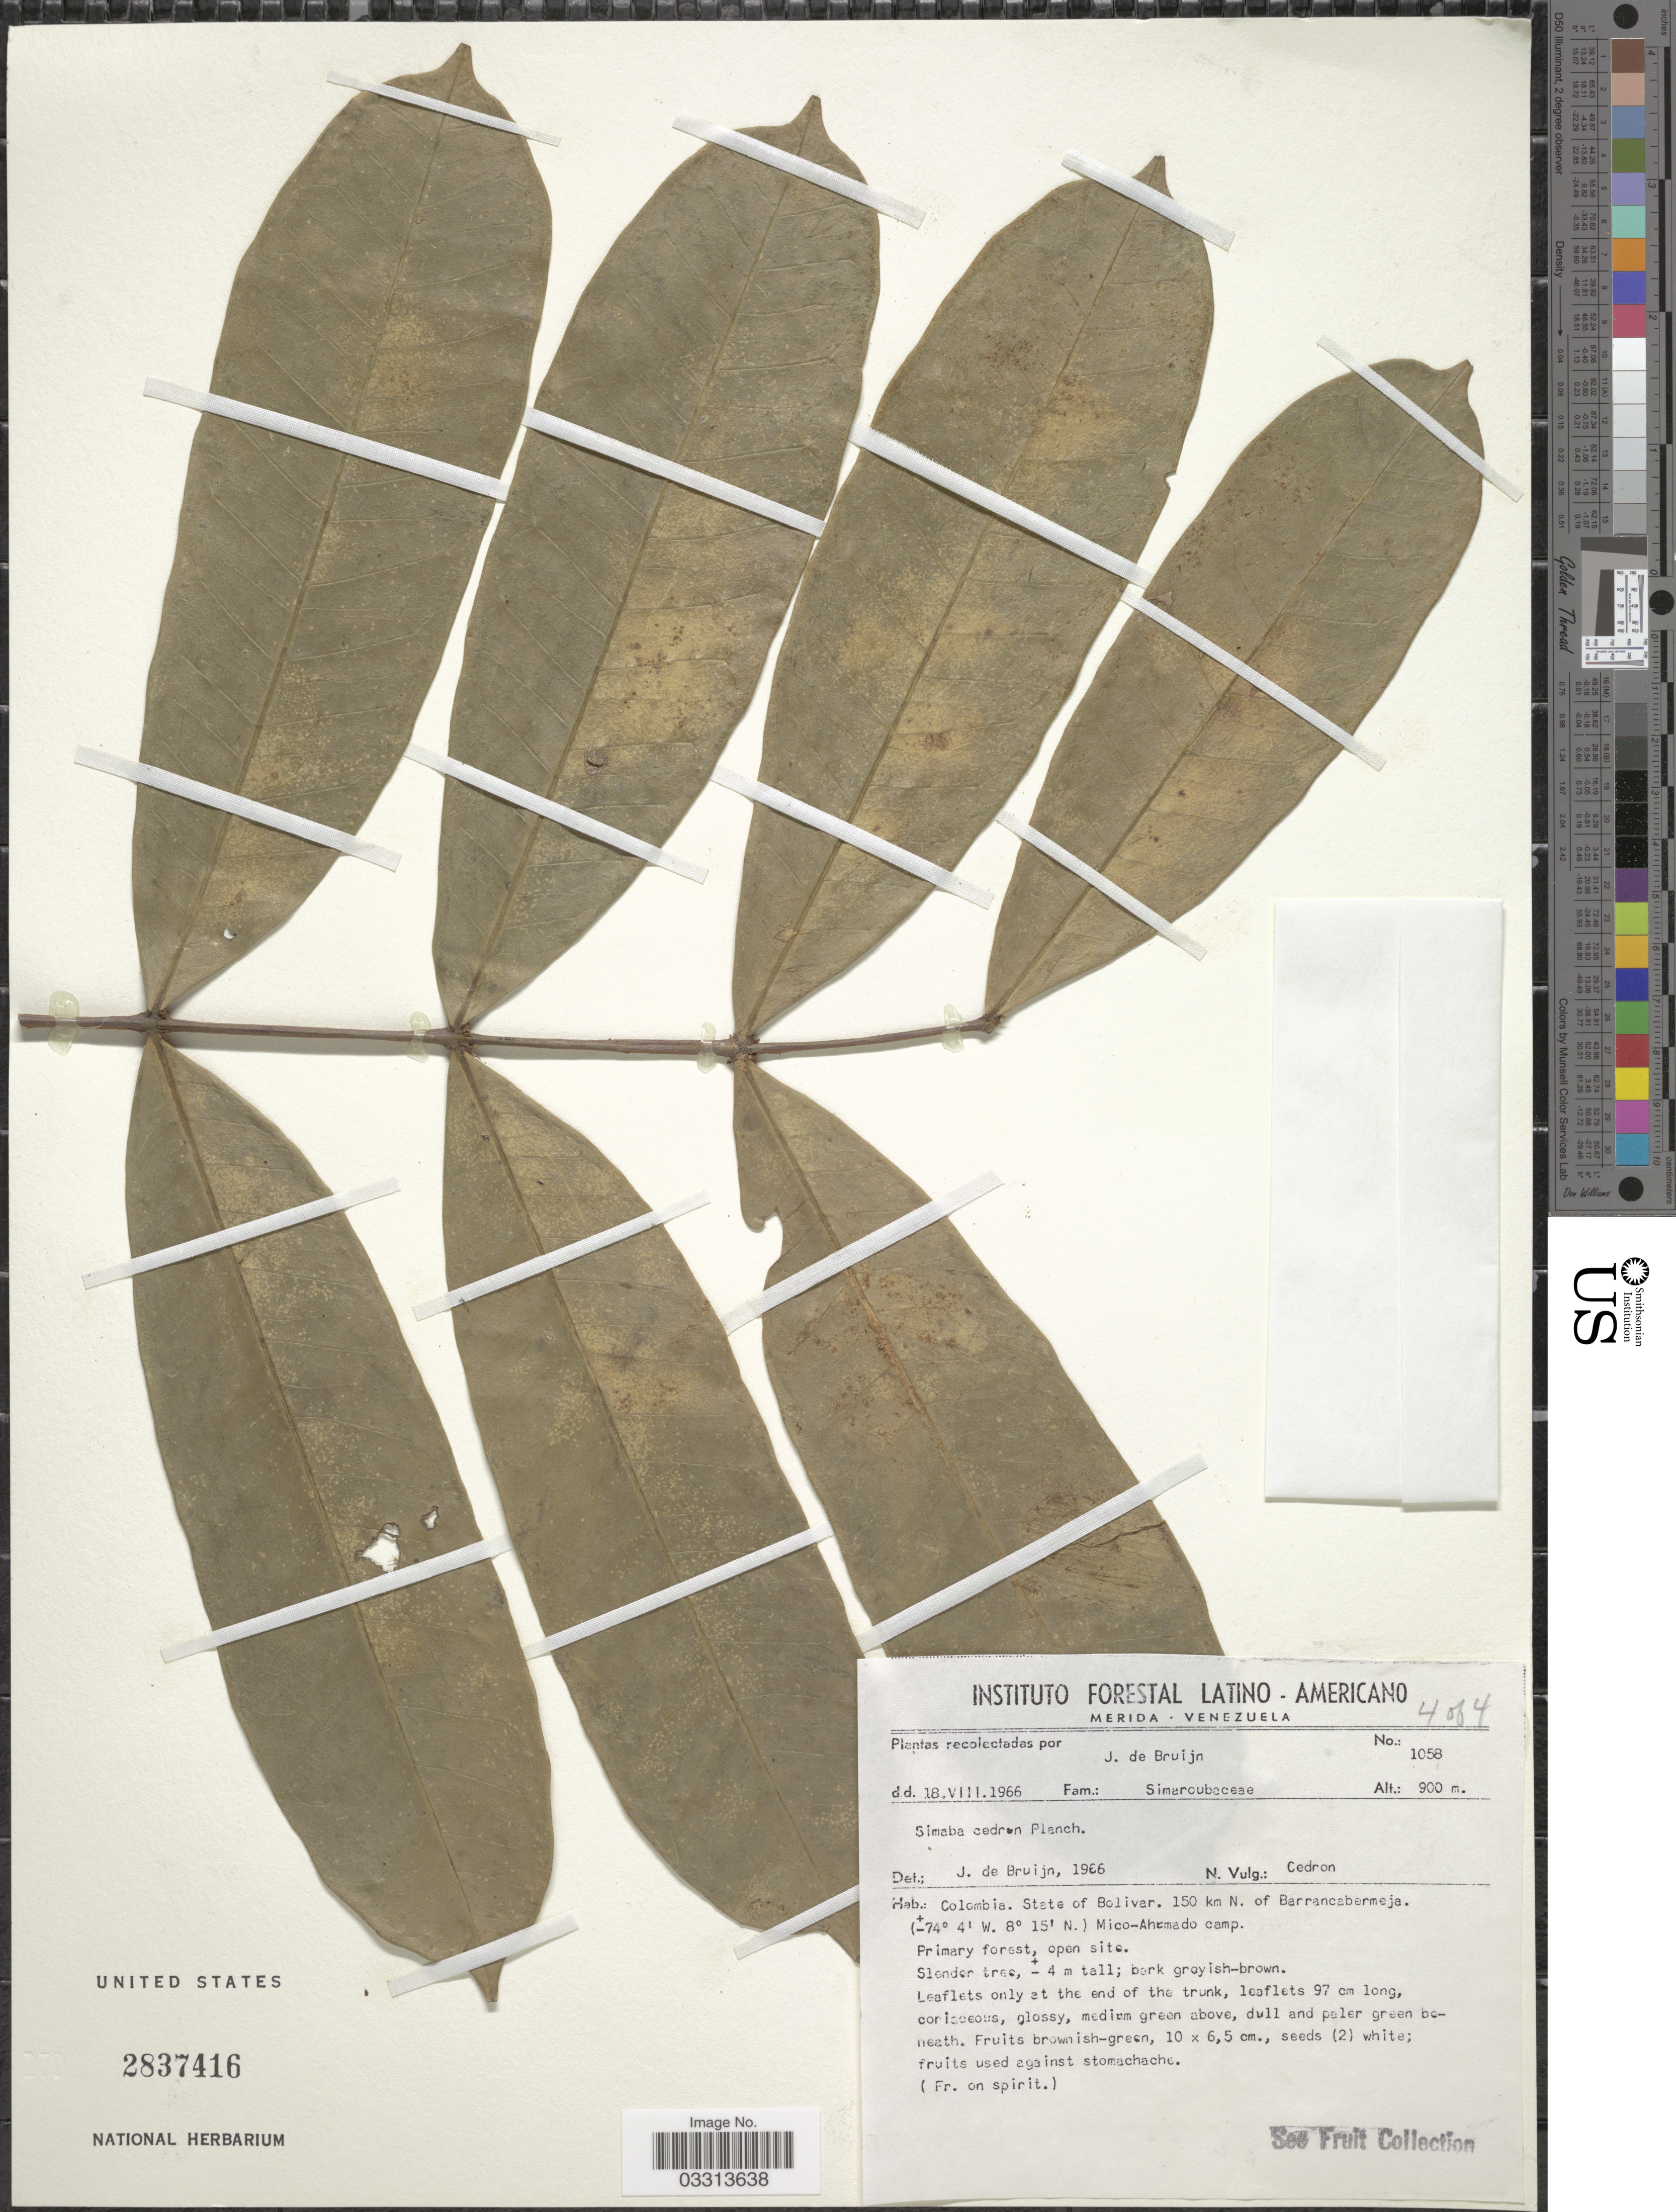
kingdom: Plantae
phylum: Tracheophyta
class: Magnoliopsida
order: Sapindales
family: Simaroubaceae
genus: Homalolepis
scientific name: Homalolepis cedron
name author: (Planch.) Devecchi & Pirani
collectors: J. Bruijn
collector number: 1058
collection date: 1966-08-18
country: Colombia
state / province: Bolívar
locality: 150 km N. of Barrancabermeja. Mico-Ahemado camp.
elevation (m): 900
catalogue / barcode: US 2837416